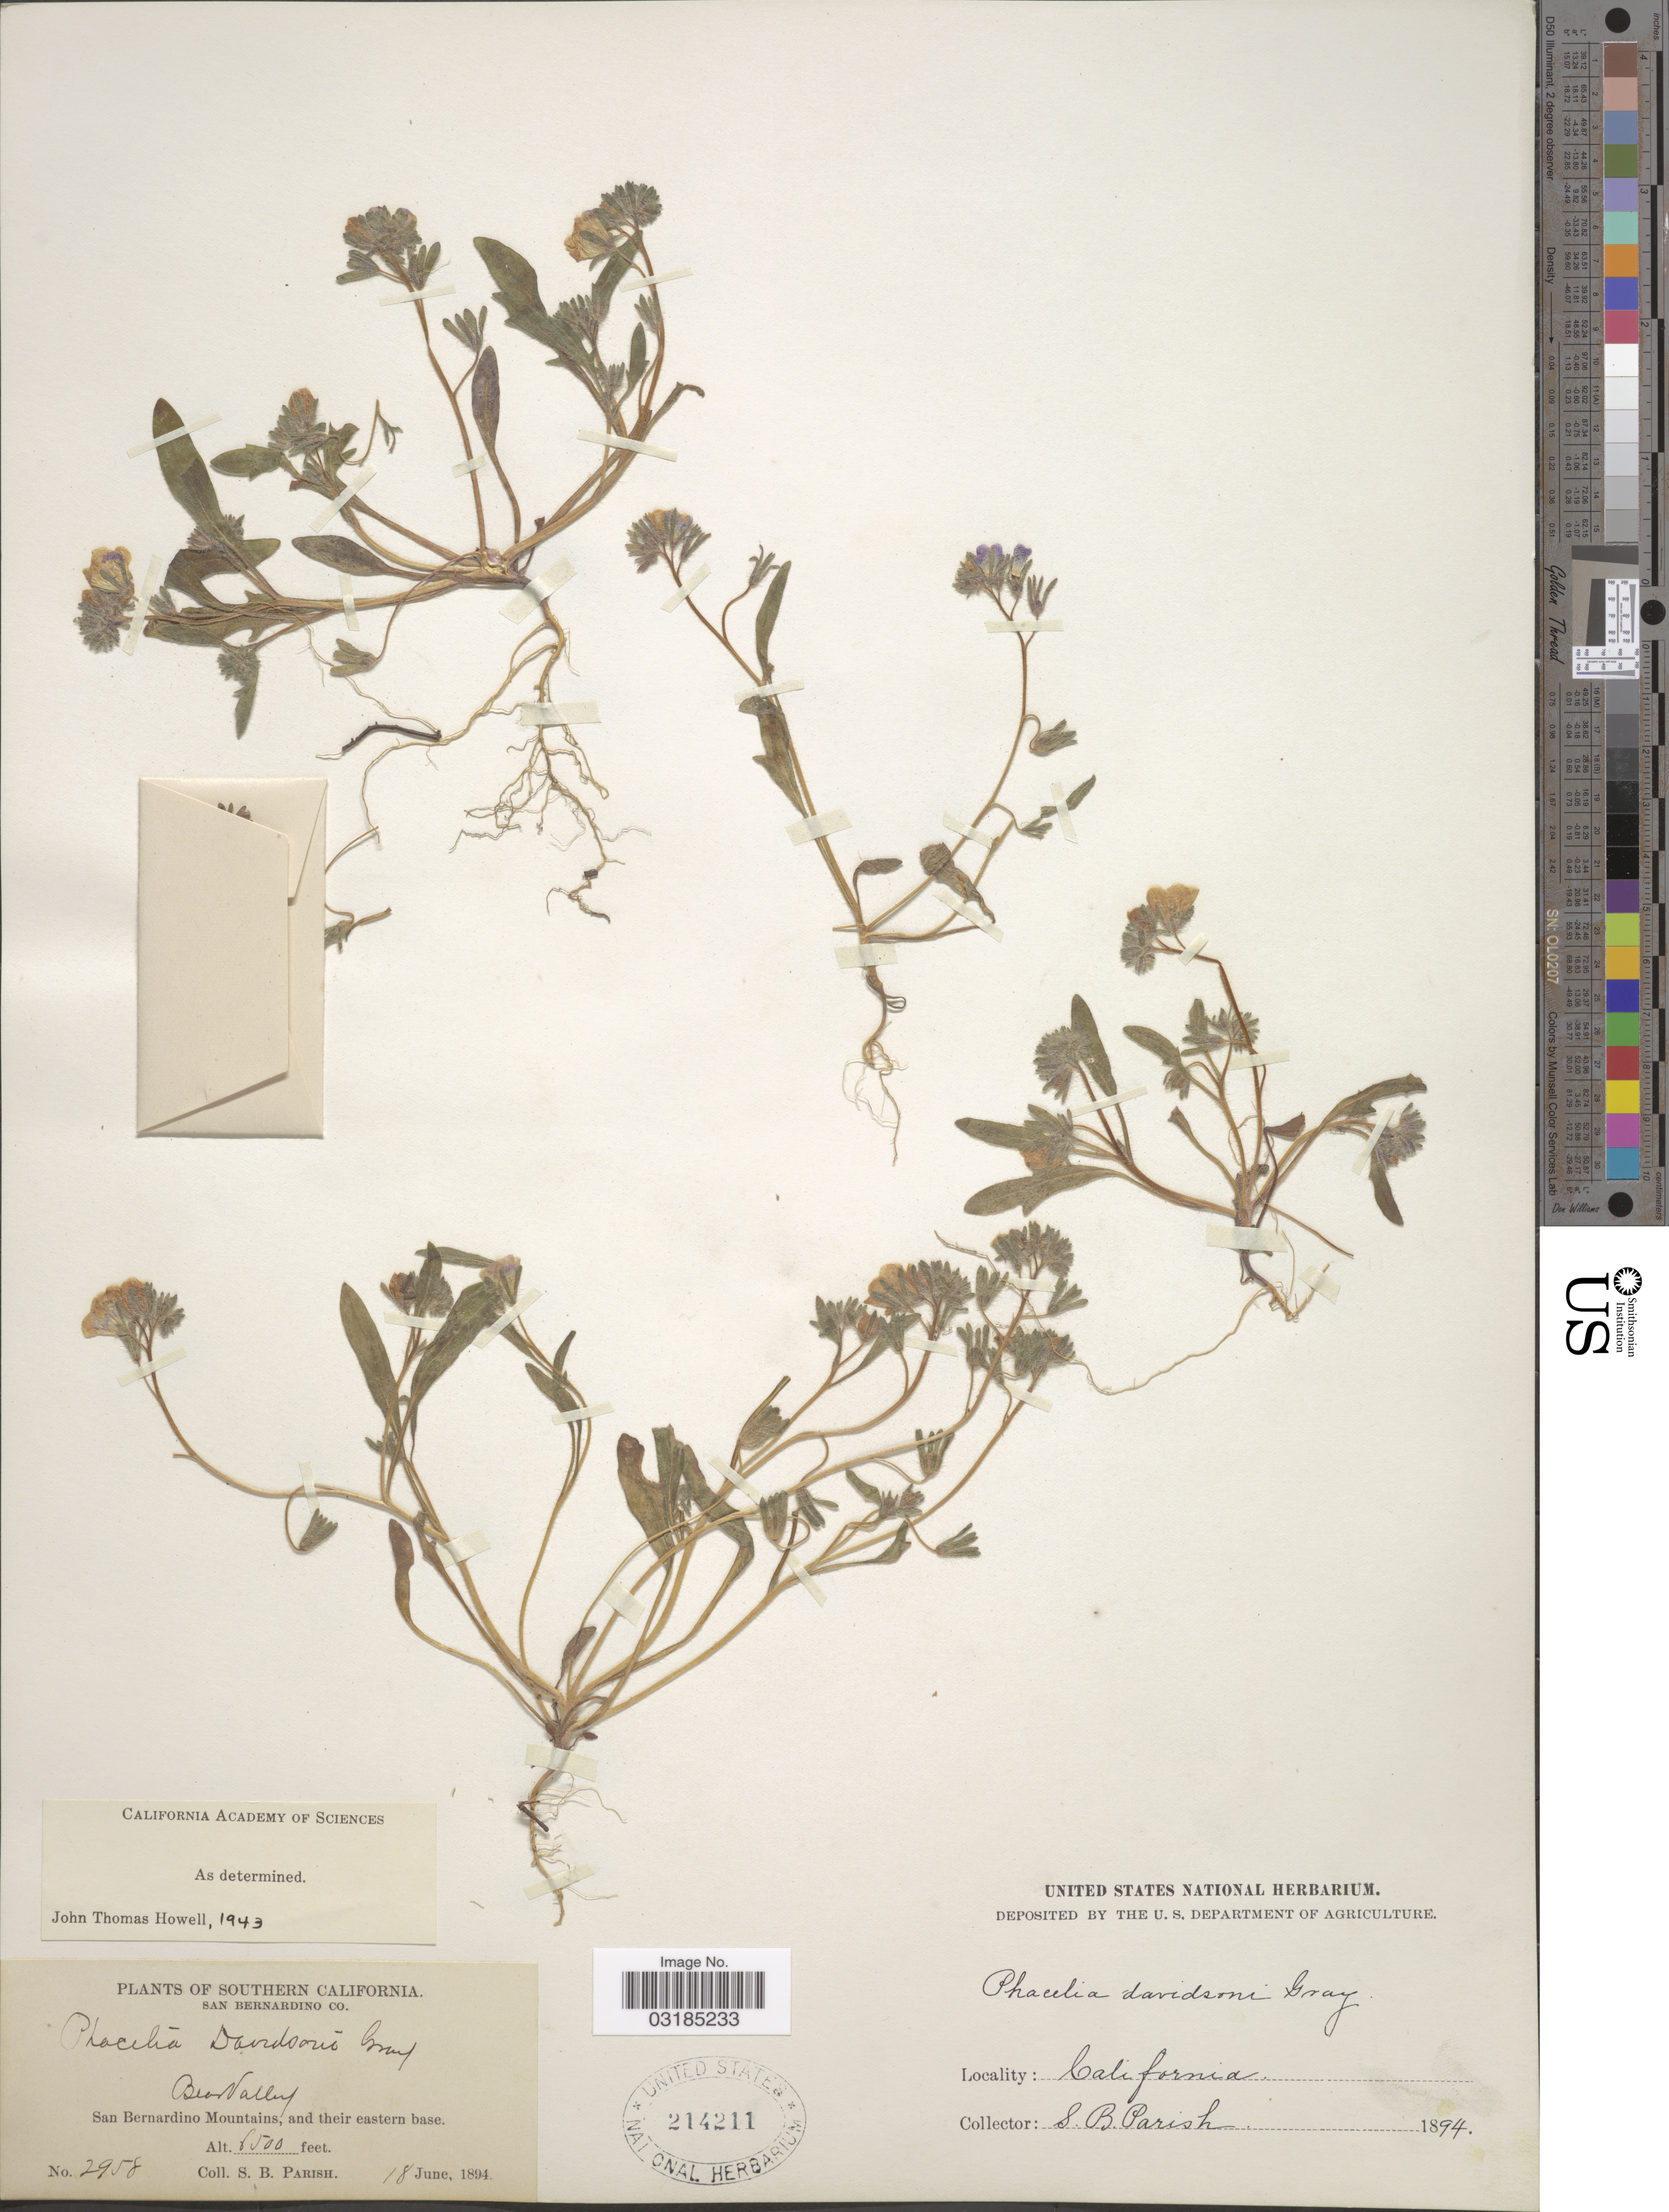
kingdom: Plantae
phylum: Tracheophyta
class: Magnoliopsida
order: Boraginales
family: Hydrophyllaceae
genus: Phacelia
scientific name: Phacelia davidsonii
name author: A. Gray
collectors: S. B. Parish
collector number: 2958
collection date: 1894-06-18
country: United States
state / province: California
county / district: San Bernardino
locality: Southern California. San Bernardino Co. Bear Valley. San Bernardino Mountains, and their eastern base.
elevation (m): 1981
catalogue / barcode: US 214211